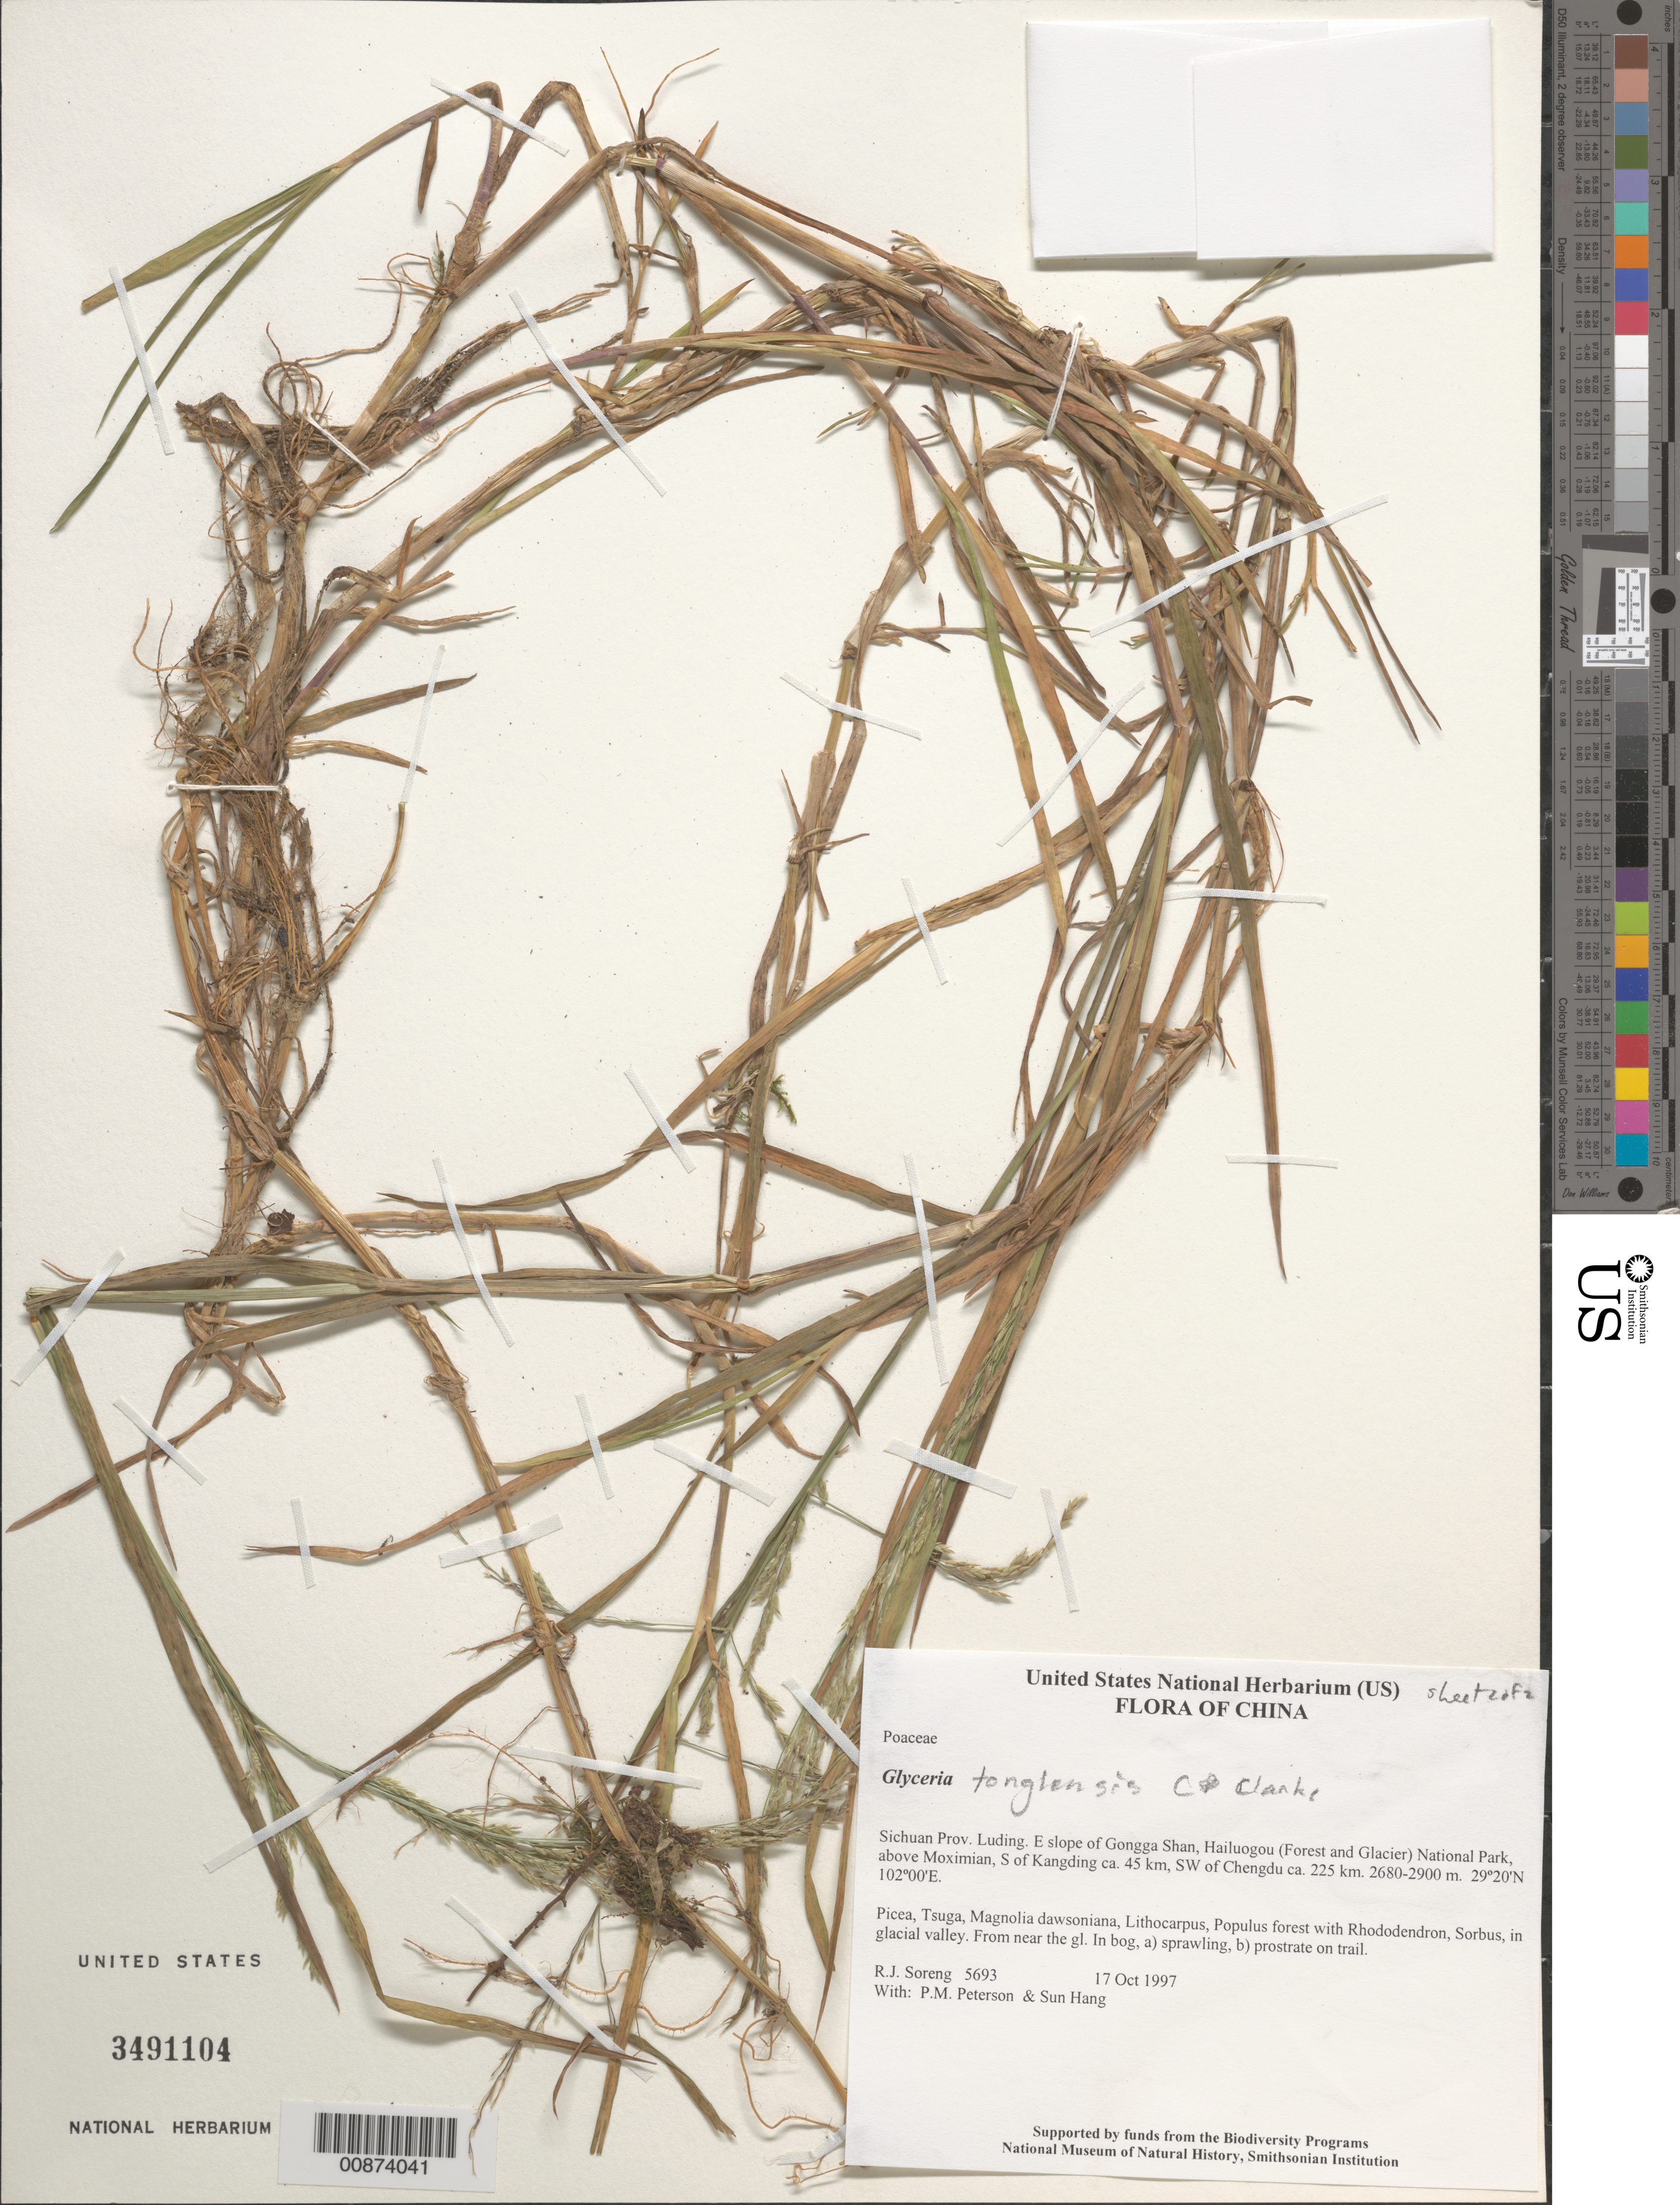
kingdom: Plantae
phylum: Tracheophyta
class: Liliopsida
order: Poales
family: Poaceae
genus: Glyceria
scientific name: Glyceria tonglensis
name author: C.B. Clarke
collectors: R. J. Soreng, P. M. Peterson & Sun Hang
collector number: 5693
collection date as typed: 17 Oct 1997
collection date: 1997-10-17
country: China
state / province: Sichuan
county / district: Luding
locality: E slope of Gongga Shan, Hailuogou (Forest and Glacier) National Park, above Moximian, S of Kangding ca. 45 km, SW of Chengdu ca. 225 km.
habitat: Picea, Tsuga, Magnolia dawsoniana, Lithocarpus, Populus forest with Rhododendron, Sorbus, in glacial valley. From near the gl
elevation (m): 2680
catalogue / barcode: US 3491104